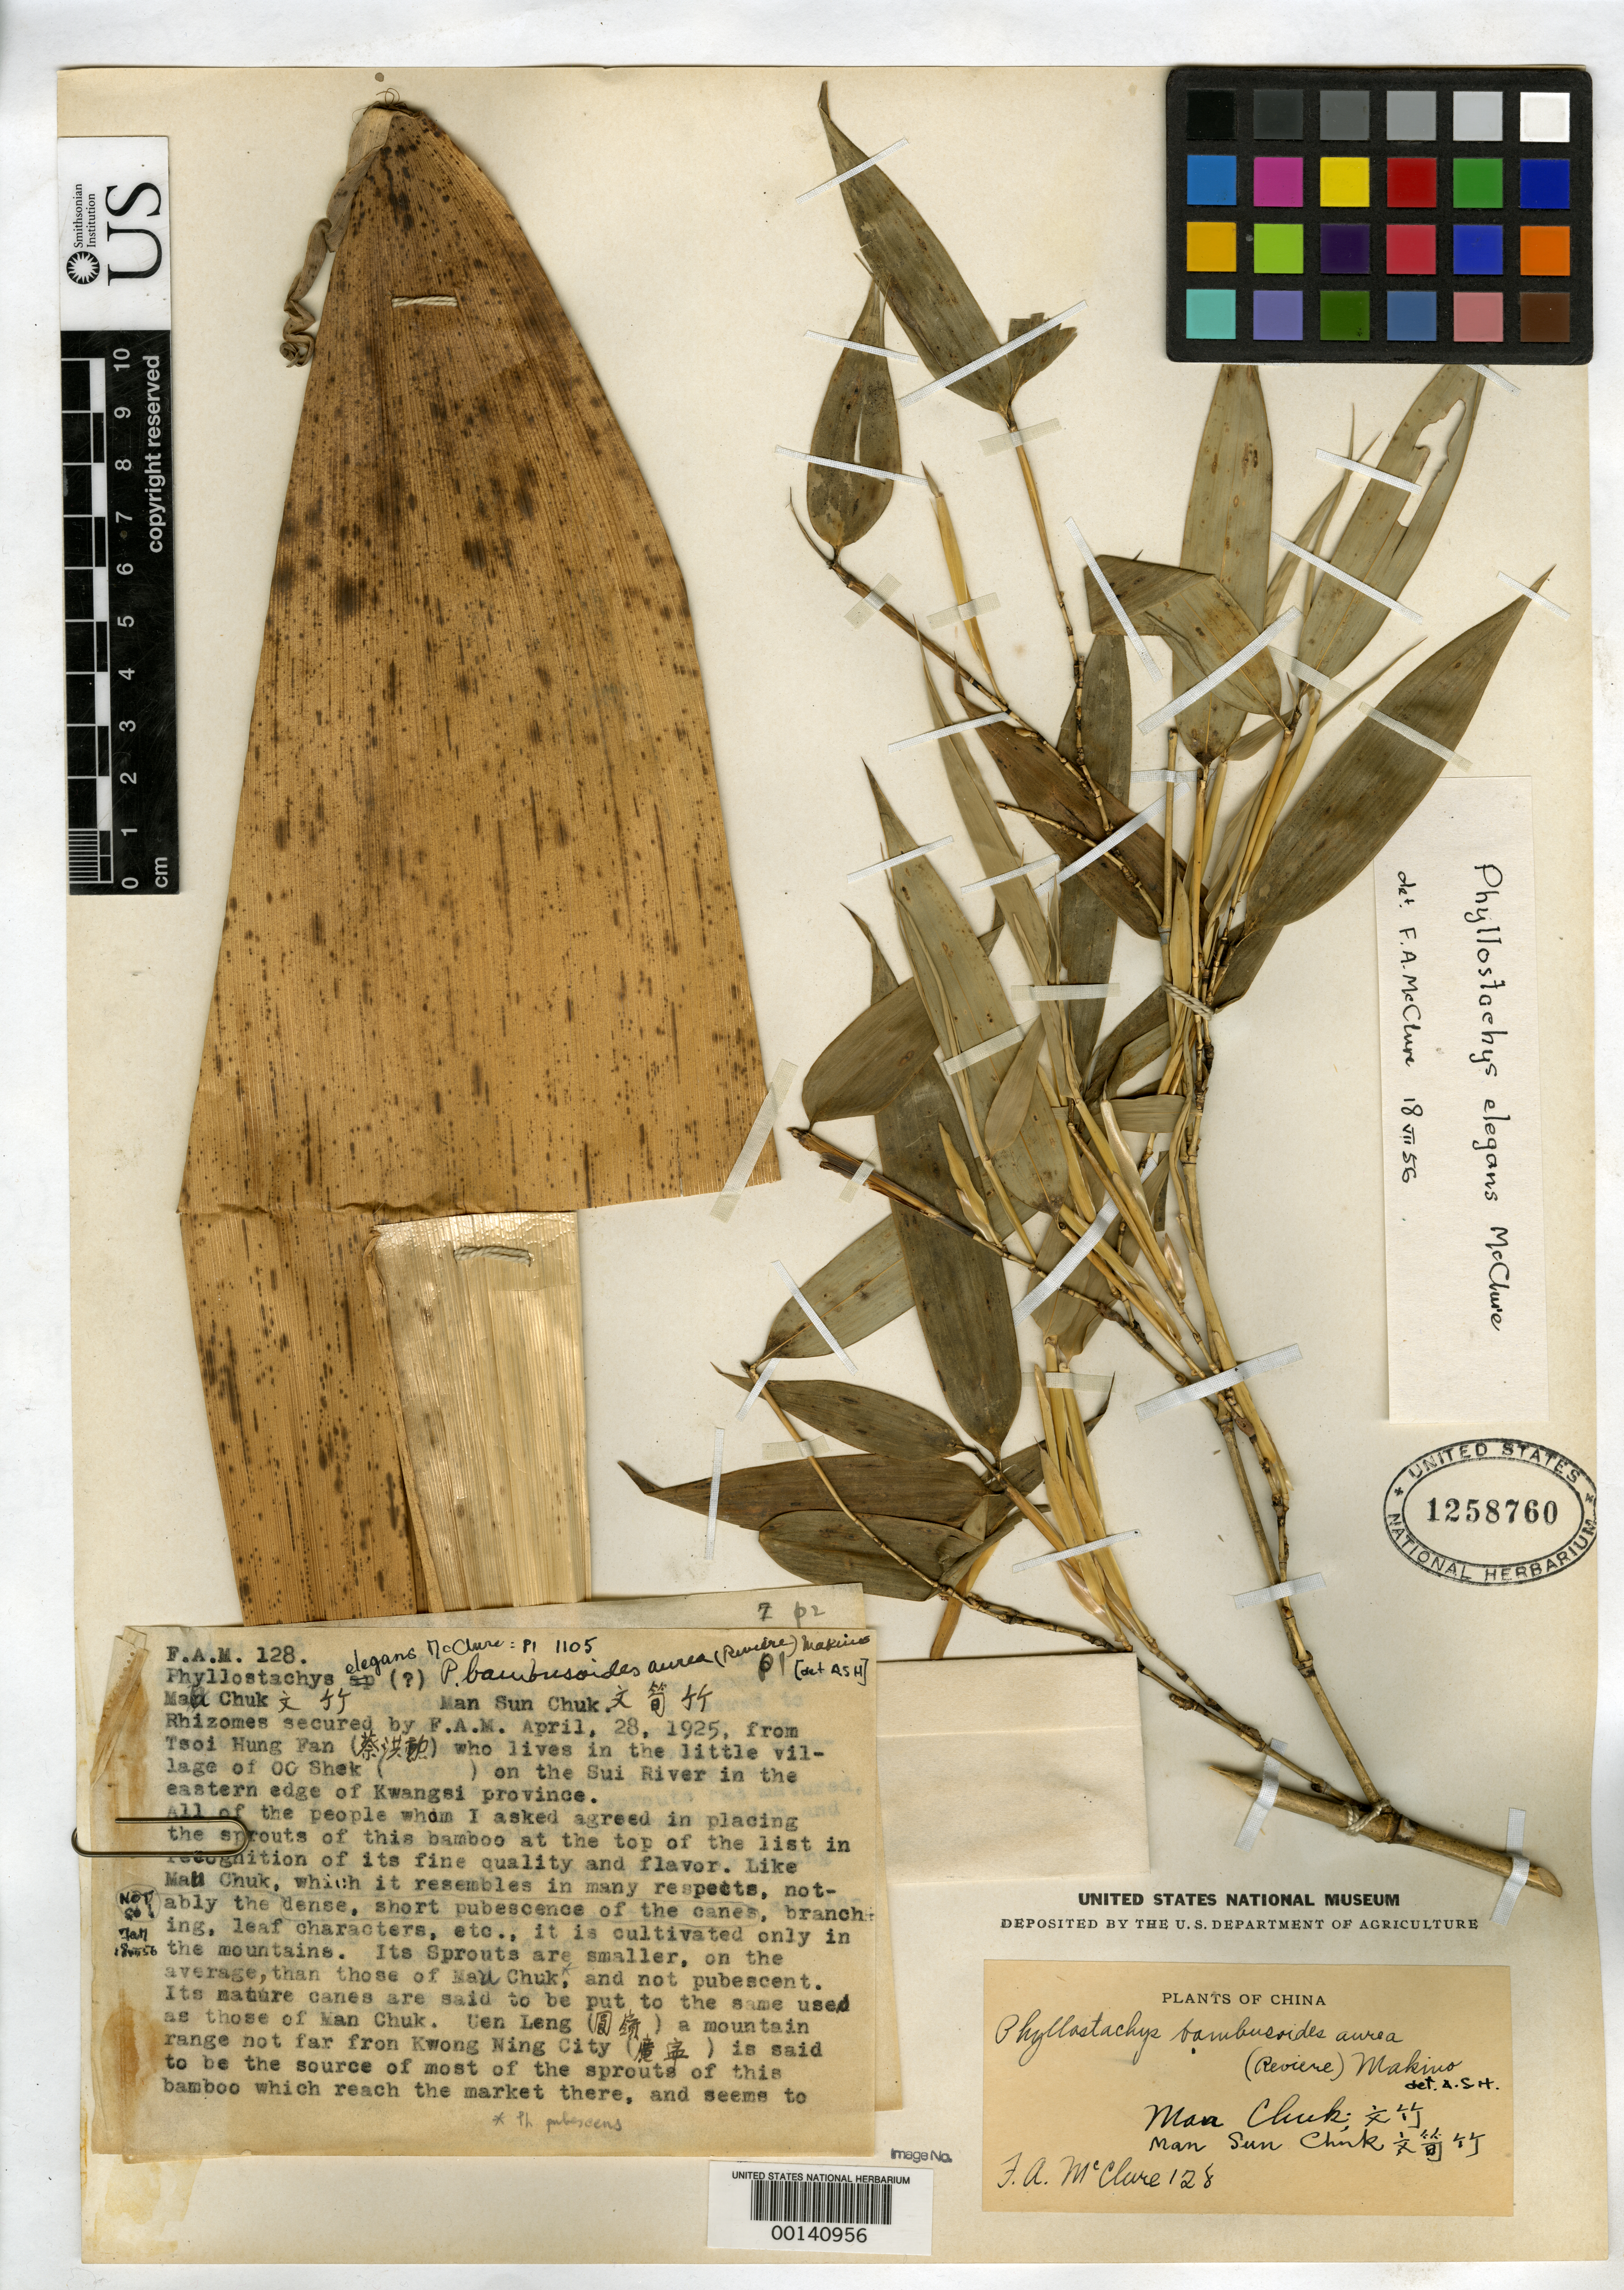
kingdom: Plantae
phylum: Tracheophyta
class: Liliopsida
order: Poales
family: Poaceae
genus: Phyllostachys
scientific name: Phyllostachys elegans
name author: McClure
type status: Paratype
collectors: F. A. McClure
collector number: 128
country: China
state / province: Guangxi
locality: Oo Shek, east Kwangei Prov.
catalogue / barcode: US 1258760